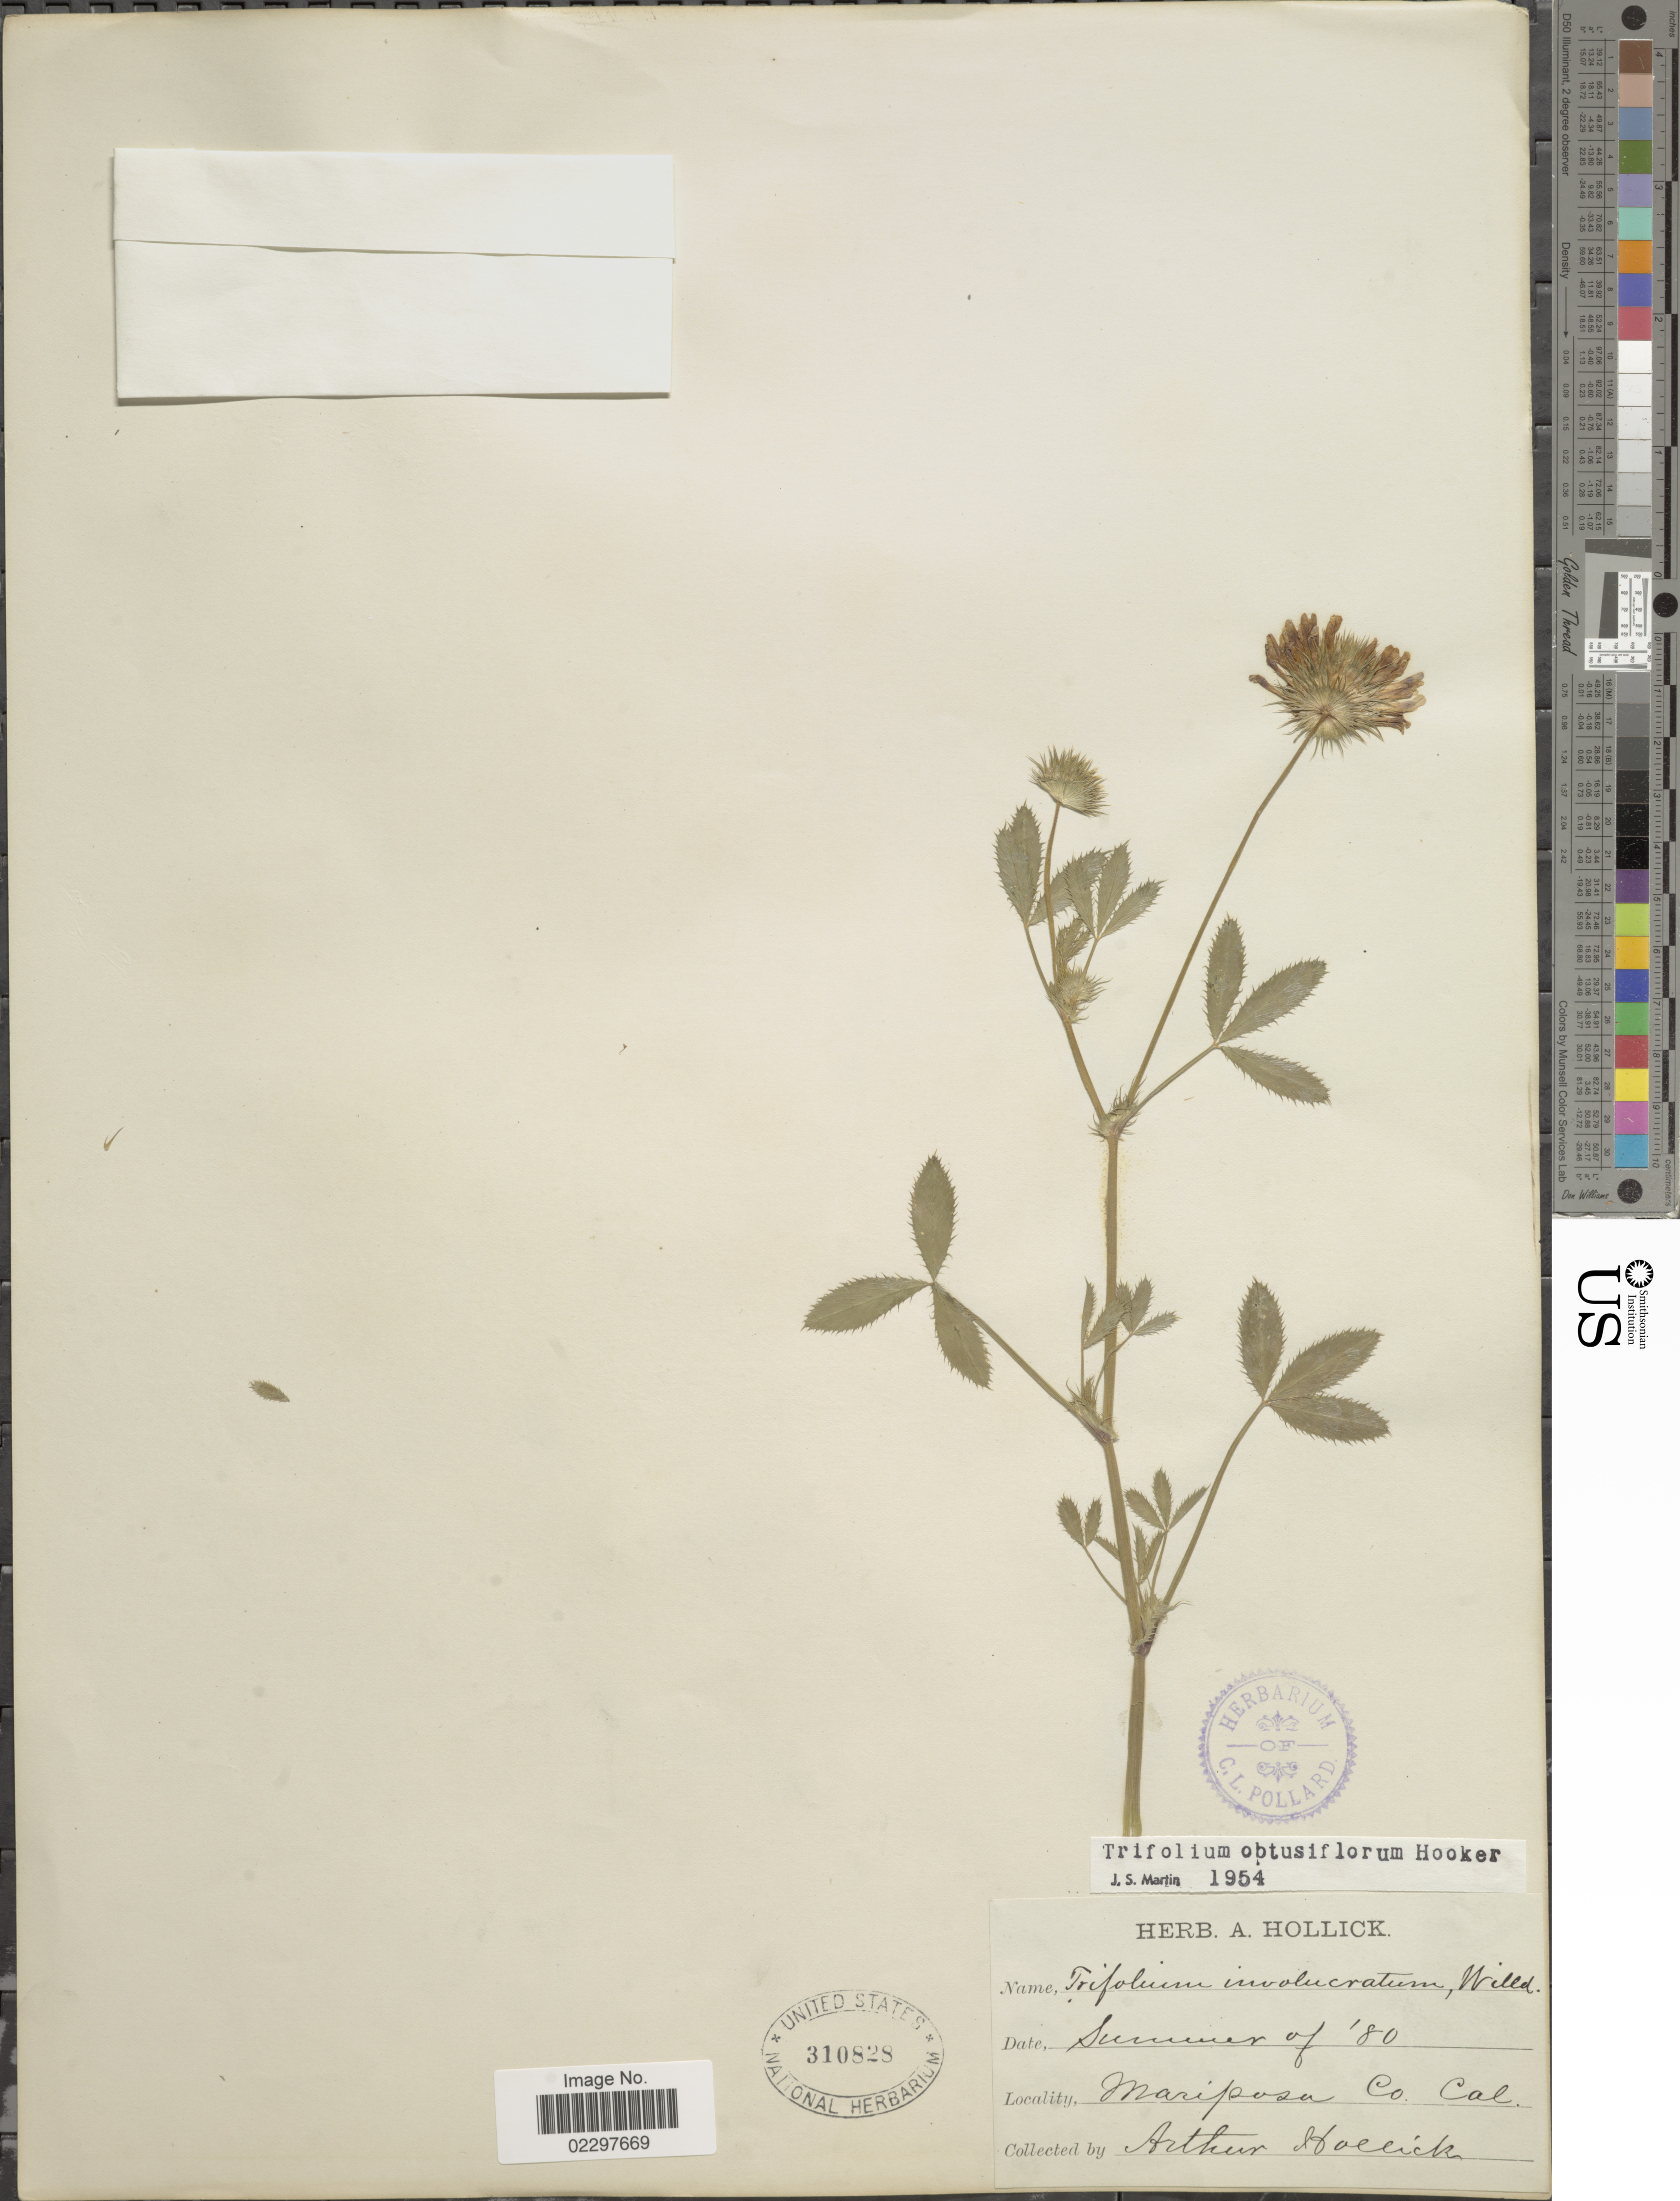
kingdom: Plantae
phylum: Tracheophyta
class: Magnoliopsida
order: Fabales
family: Fabaceae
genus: Trifolium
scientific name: Trifolium obtusiflorum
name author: Hook.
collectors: A. Hollick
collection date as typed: summer '80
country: United States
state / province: California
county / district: Mariposa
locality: Mariposa Co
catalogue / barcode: US 310828